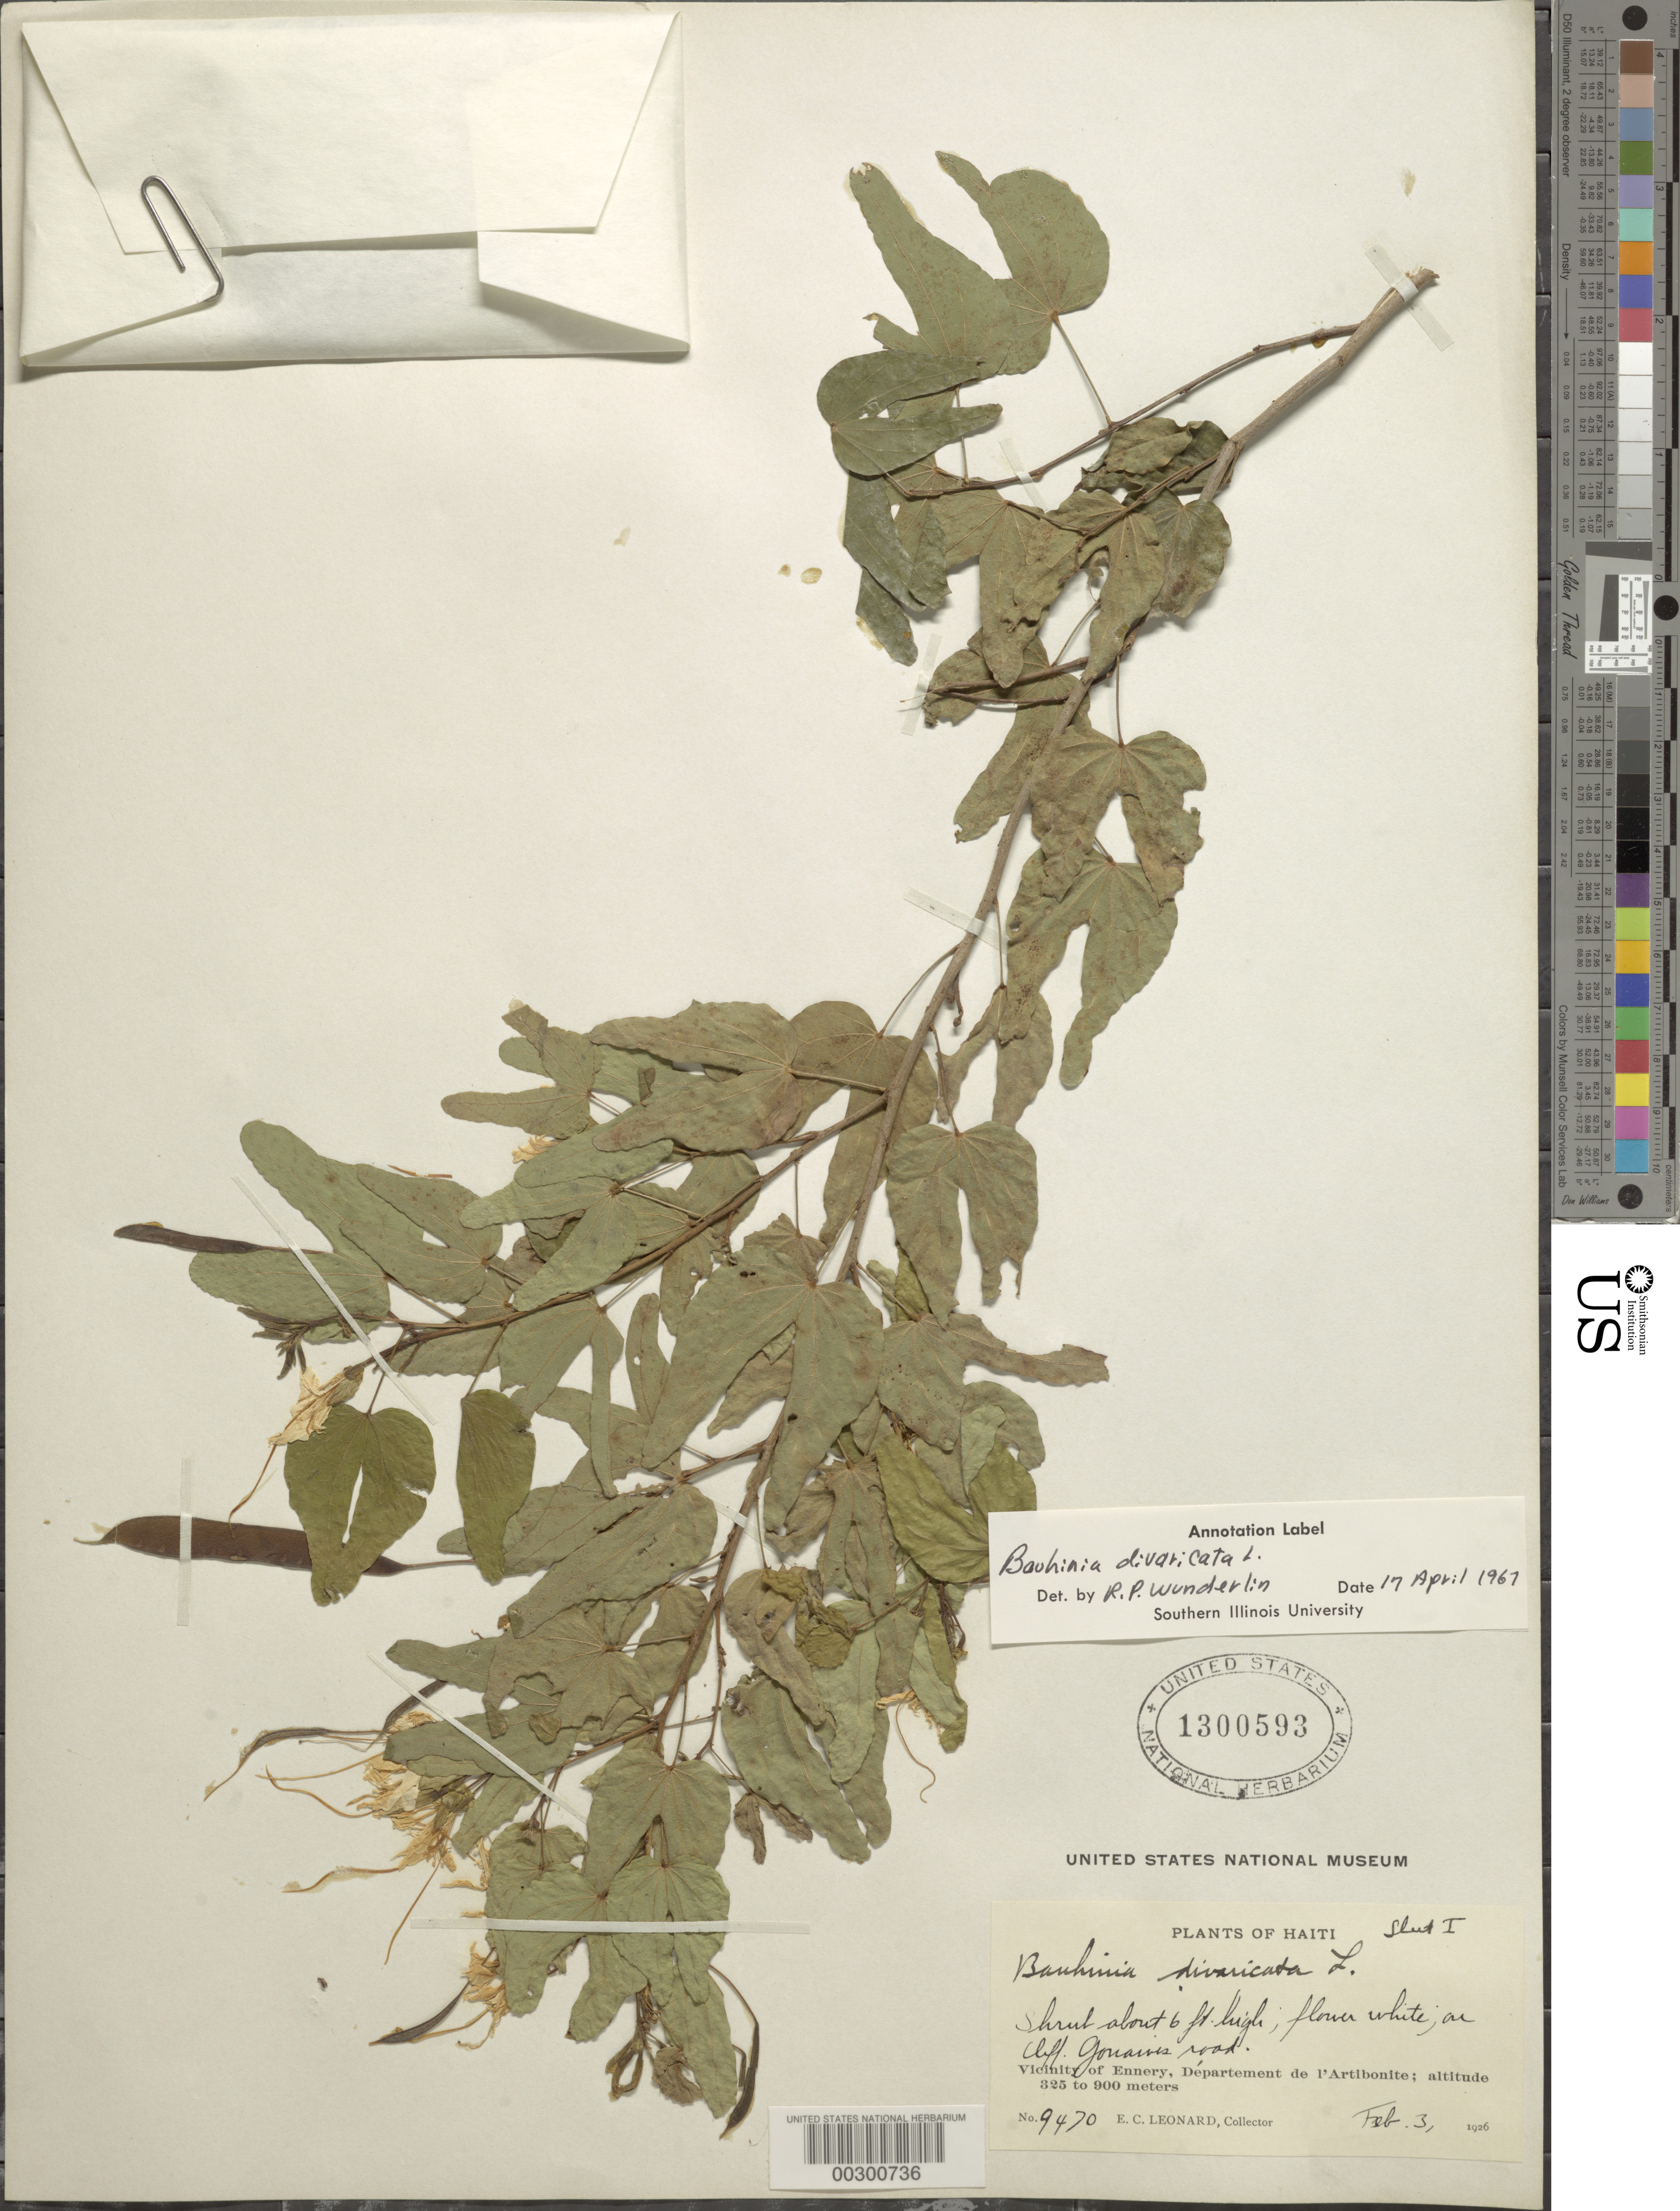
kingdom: Plantae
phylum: Tracheophyta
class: Magnoliopsida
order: Fabales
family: Fabaceae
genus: Bauhinia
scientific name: Bauhinia divaricata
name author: L.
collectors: E. C. Leonard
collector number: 9470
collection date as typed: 03 Feb 1926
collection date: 1926-02-03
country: Haiti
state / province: Artibonite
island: Hispaniola Island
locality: Vicinity of ennery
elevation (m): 325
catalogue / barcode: US 1300593